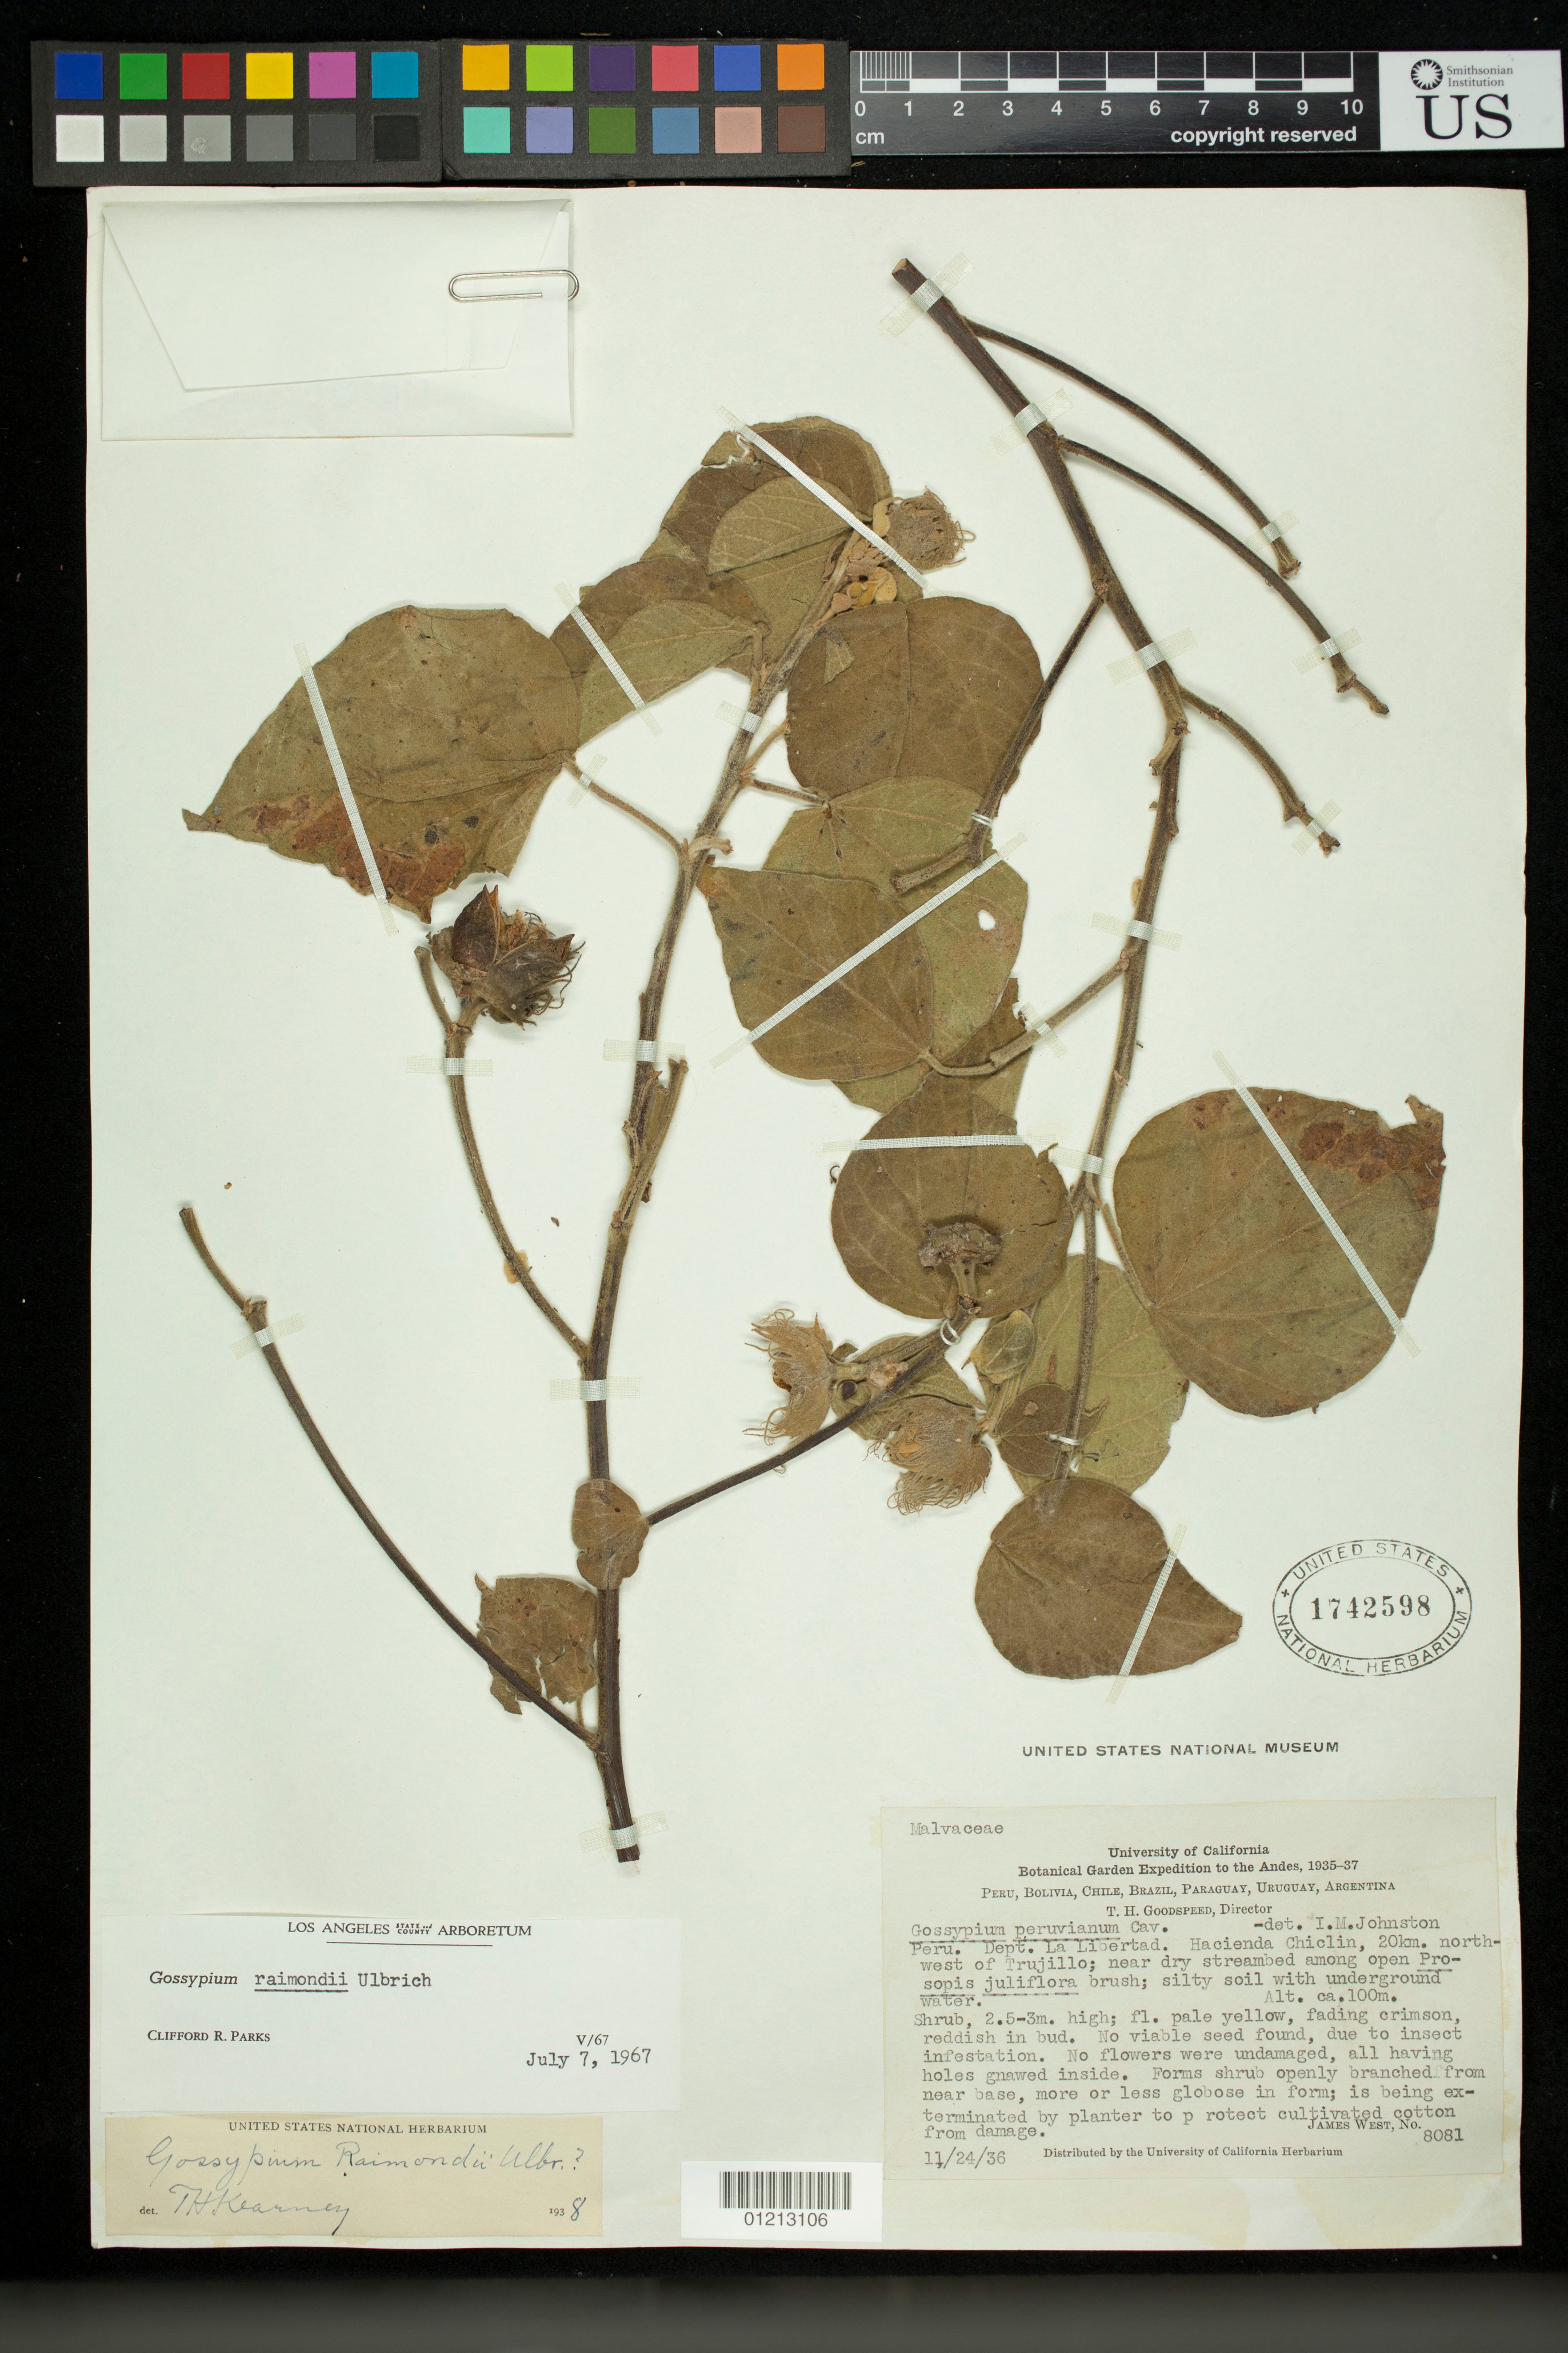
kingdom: Plantae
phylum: Tracheophyta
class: Magnoliopsida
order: Malvales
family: Malvaceae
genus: Gossypium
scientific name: Gossypium raimondii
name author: Ulbr.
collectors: J. West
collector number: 8081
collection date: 1936-11-24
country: El Salvador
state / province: La Libertad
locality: Hacienda Chiclin, 20 km. northwest of Trujillo; near dry streambed among open Prosopis juliflora brush.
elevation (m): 100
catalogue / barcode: US 1742598